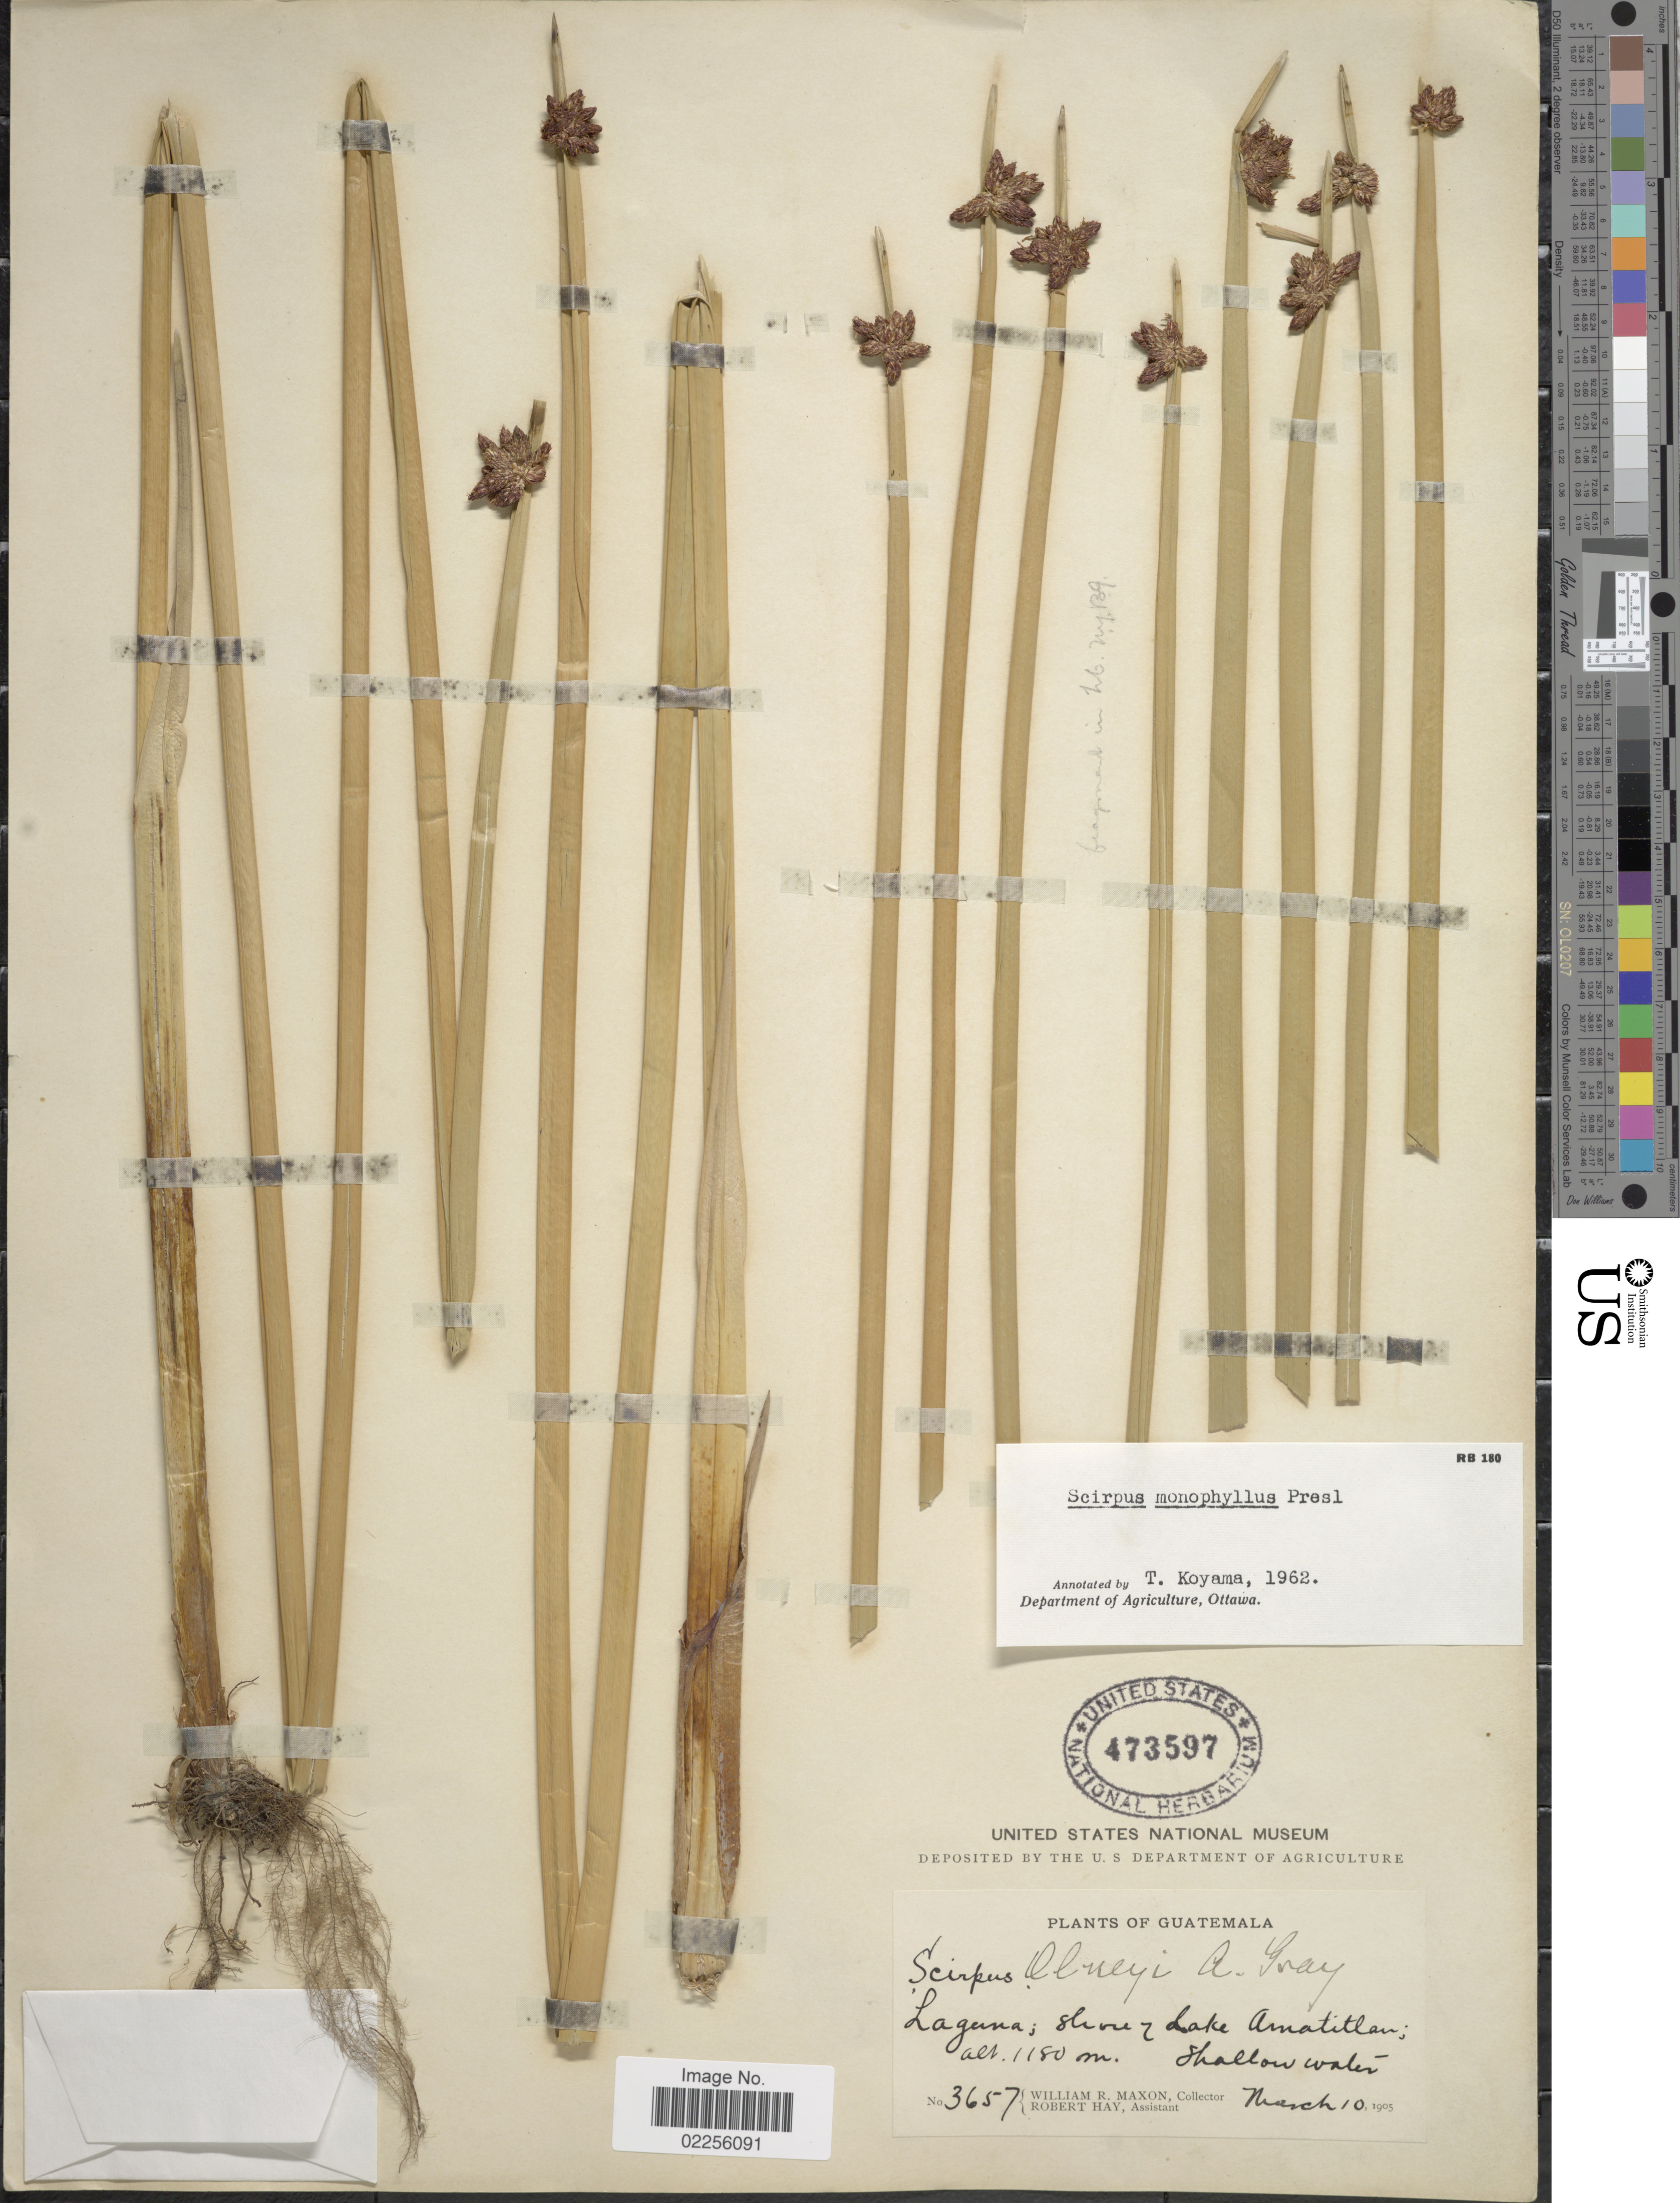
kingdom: Plantae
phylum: Tracheophyta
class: Liliopsida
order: Poales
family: Cyperaceae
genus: Schoenoplectus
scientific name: Schoenoplectus americanus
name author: (Pers.) Volkart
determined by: Strong, Mark T., (BOT), Smithsonian Institution - National Museum of Natural History (UNITED STATES)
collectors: W. R. Maxon & R. Hay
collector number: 3657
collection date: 1905-03-10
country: Guatemala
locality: Laguna; shore of Lake Amatitlan; Shallow water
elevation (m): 1180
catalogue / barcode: US 473597